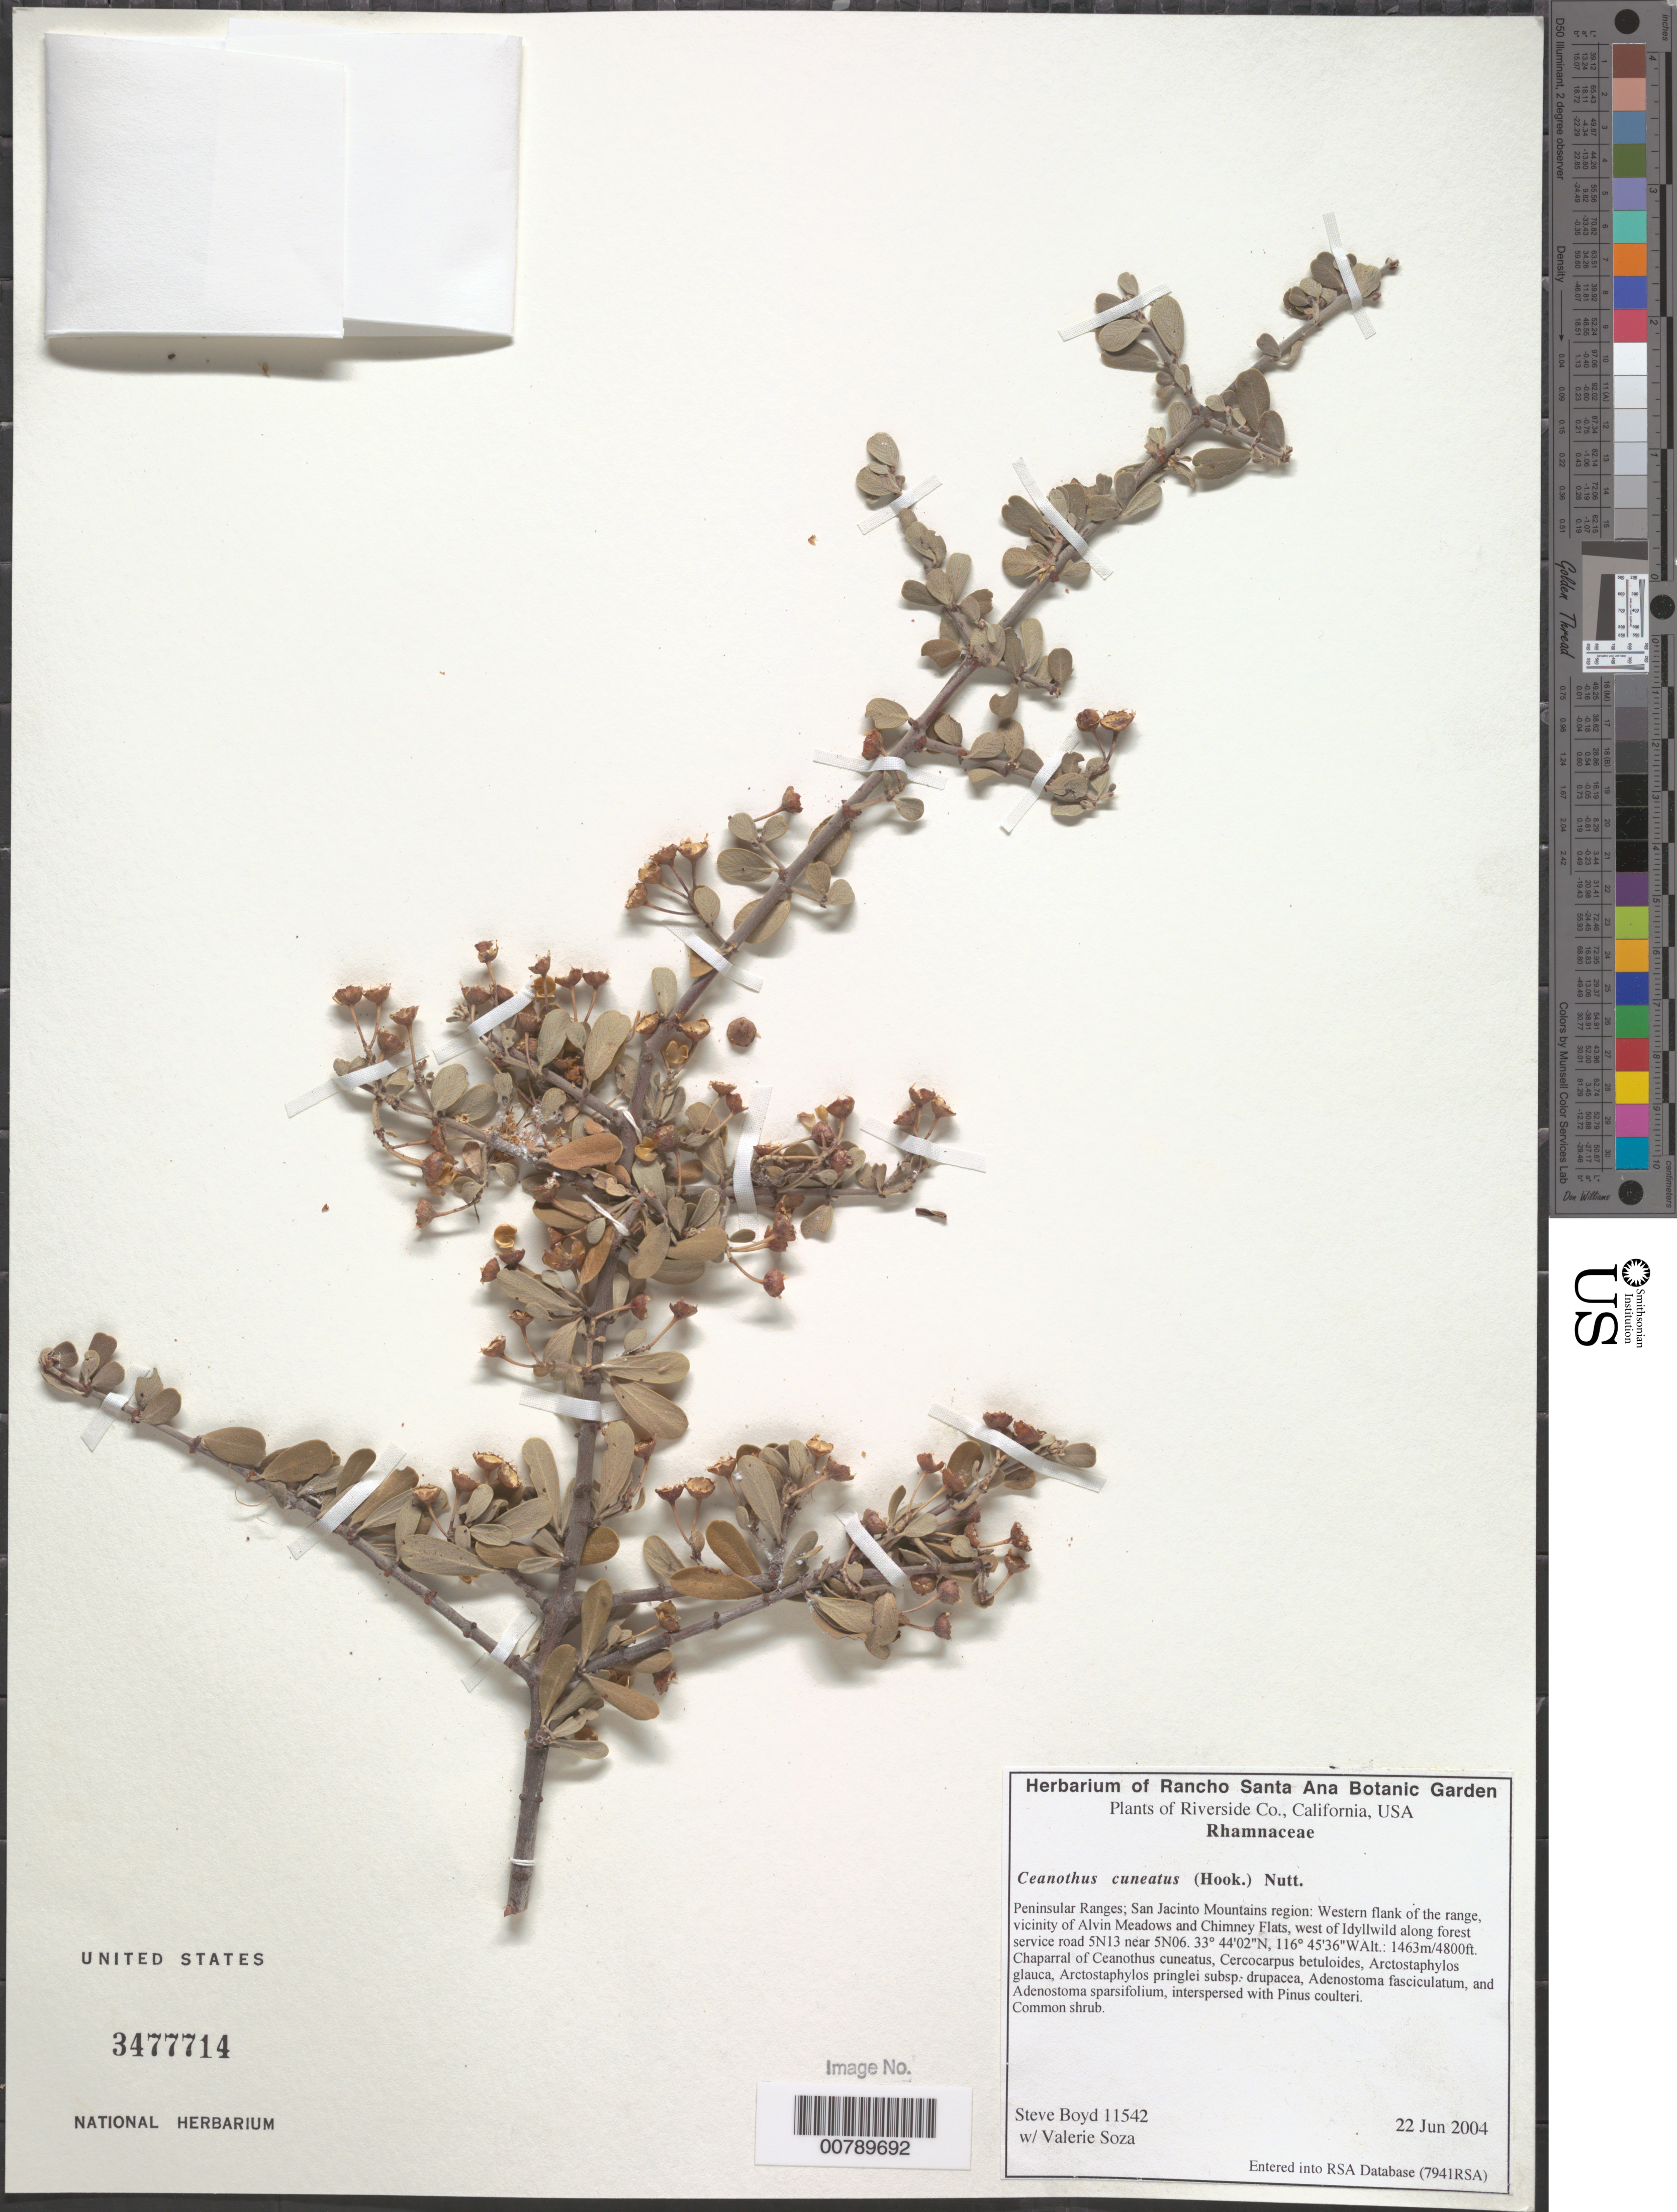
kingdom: Plantae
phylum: Tracheophyta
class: Magnoliopsida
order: Rosales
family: Rhamnaceae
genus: Ceanothus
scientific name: Ceanothus cuneatus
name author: (Hook.) Nutt.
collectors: S. Boyd & V. Soza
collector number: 11542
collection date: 2004-06-22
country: United States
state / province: California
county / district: Riverside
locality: Riverside Co. Peninsular Ranges; San Jacinto Mountains region: Western flank of the range, vicinity of Alvin Meadows and Chimney Flats, west of Idyllwild along forest service road 5N13 near 5N06.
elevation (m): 1463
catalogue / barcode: US 3477714